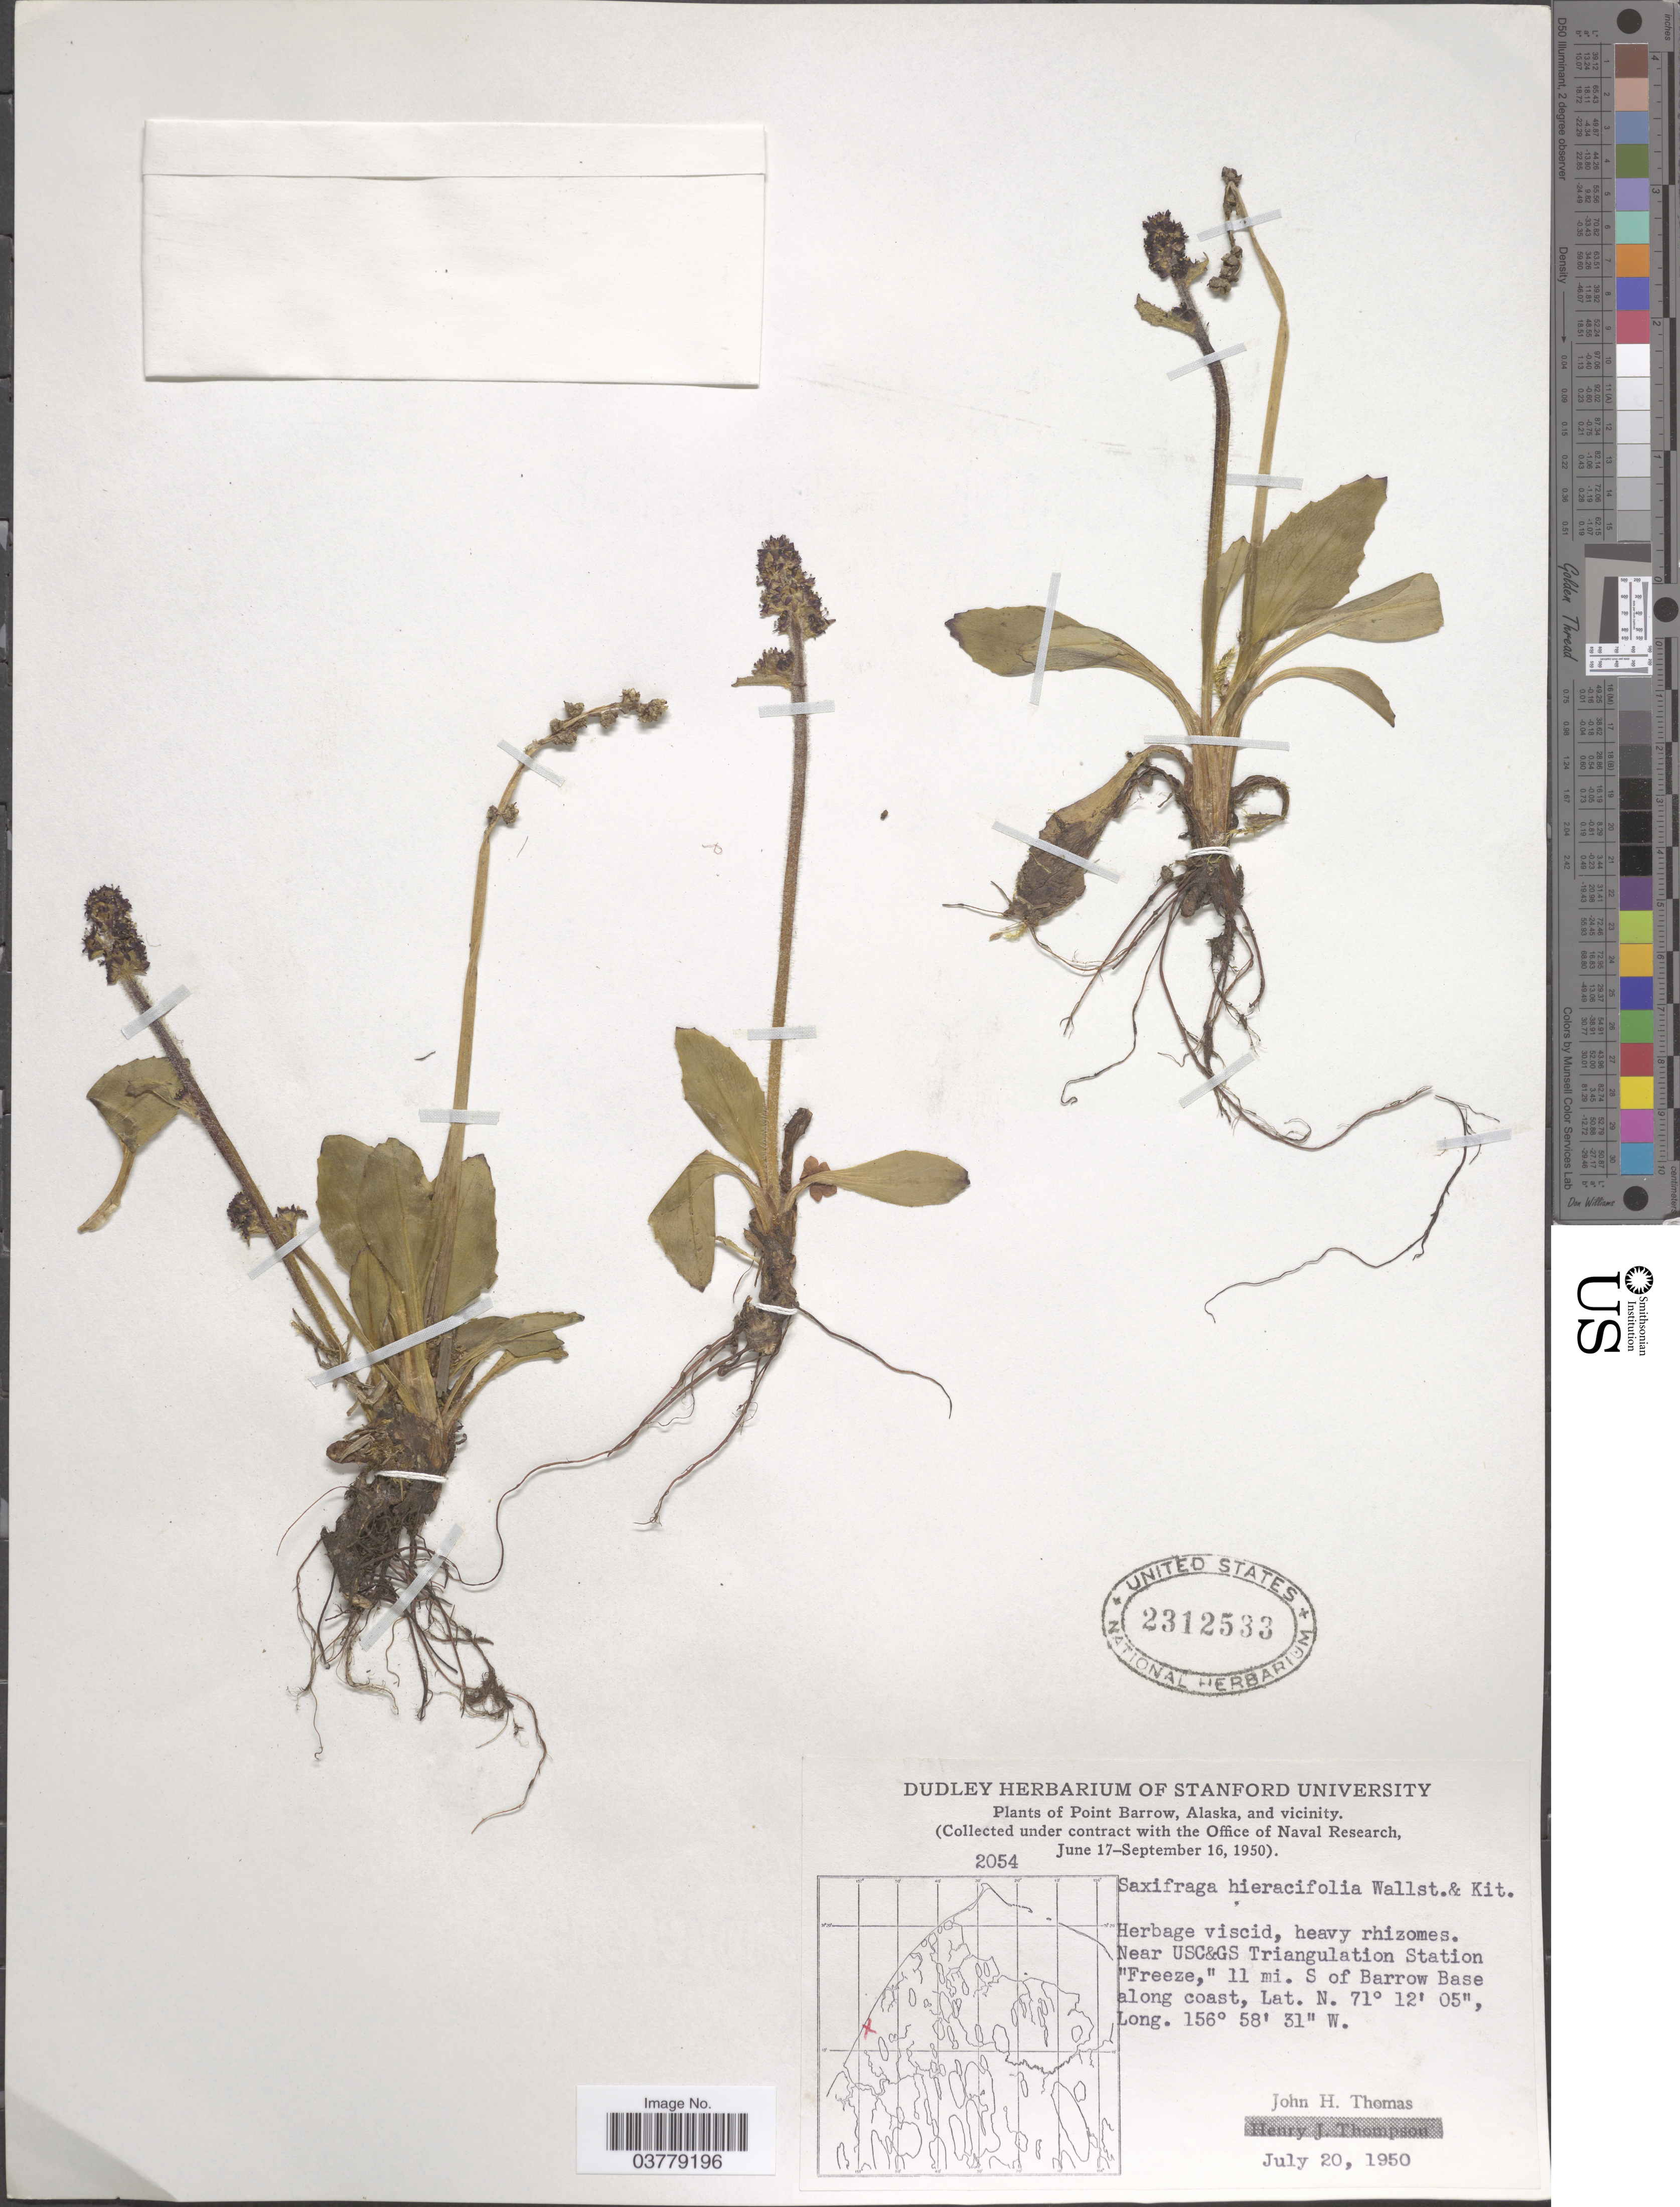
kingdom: Plantae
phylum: Tracheophyta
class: Magnoliopsida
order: Saxifragales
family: Saxifragaceae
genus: Micranthes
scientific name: Micranthes hieraciifolia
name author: (Waldst. & Kit. ex Willd.) Haw.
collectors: J. H. Thomas & H. Thompson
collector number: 2054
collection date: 1950-07-20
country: United States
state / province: Alaska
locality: Point Barrow, Alaska, and vicinity. Near USC&GS Triangulation Station 'Freeze,' 11 mi. S of Barrow Base along coast.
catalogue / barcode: US 2312533